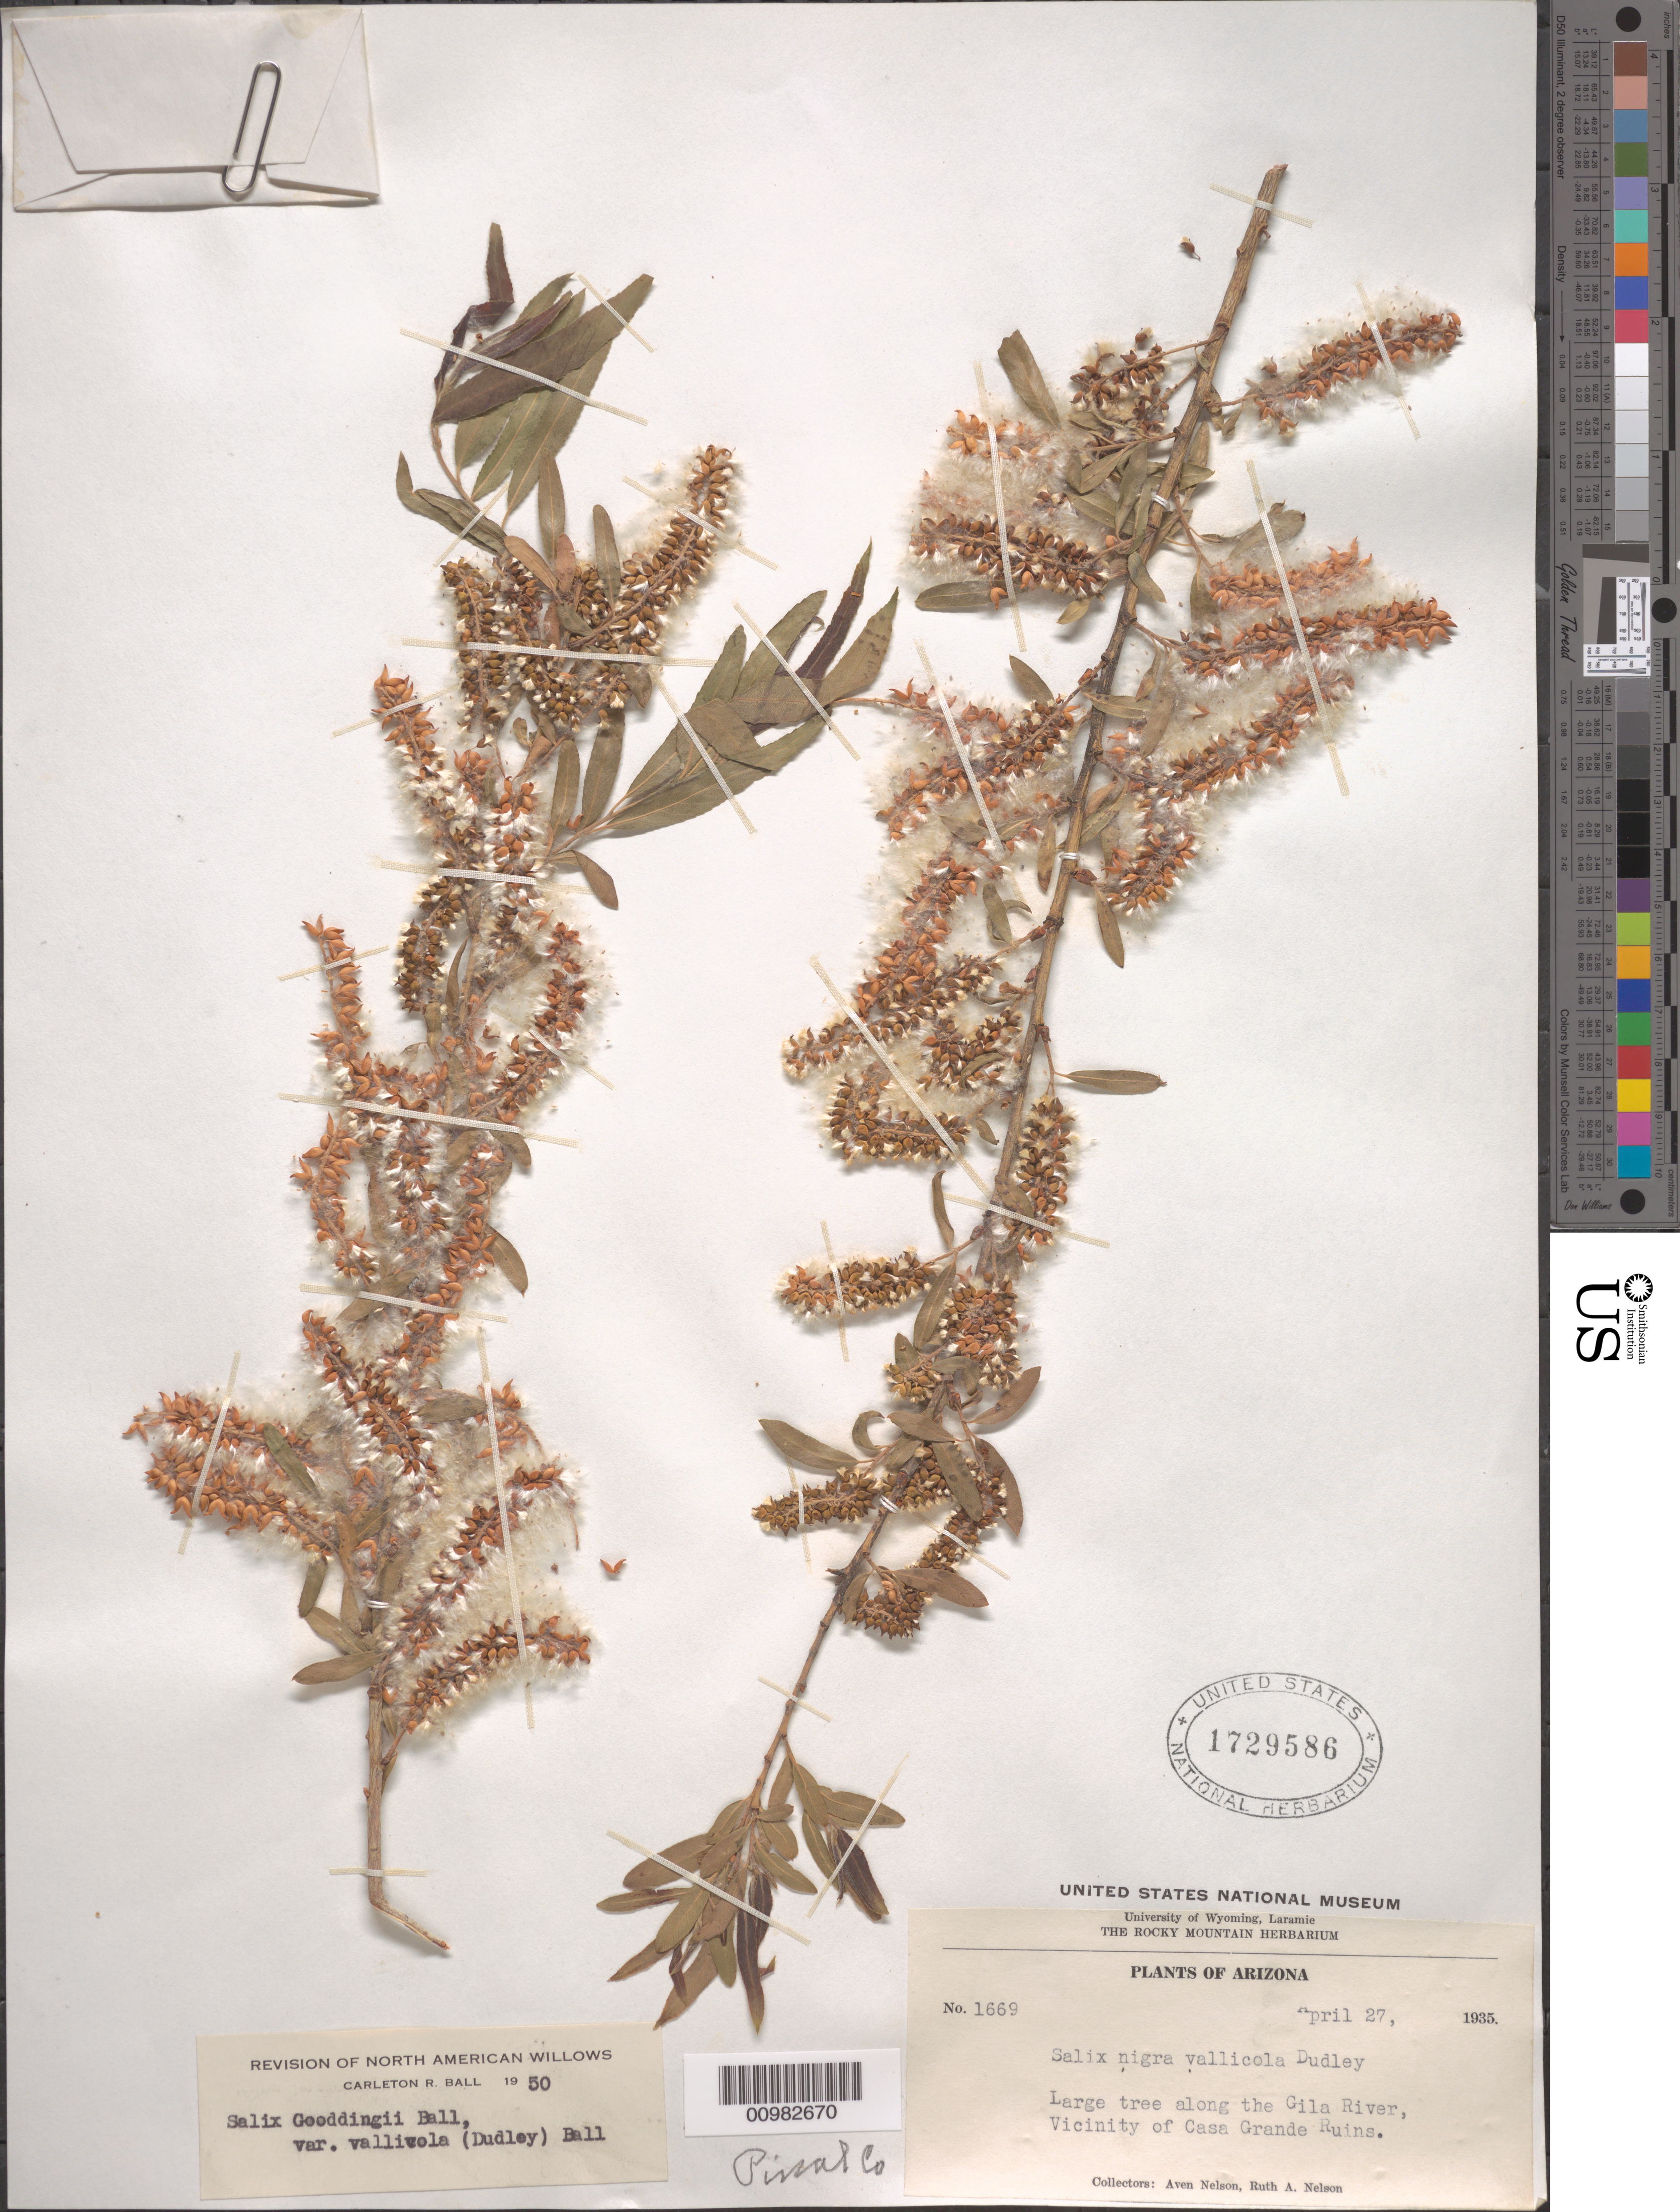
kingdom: Plantae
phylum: Tracheophyta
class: Magnoliopsida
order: Malpighiales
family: Salicaceae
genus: Salix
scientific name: Salix gooddingii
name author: C.R. Ball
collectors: A. Nelson & R. A. Nelson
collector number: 1669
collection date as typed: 27 Apr 1935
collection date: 1935-04-27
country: United States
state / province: Arizona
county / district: Gila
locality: Large tree along the Gila River, vicinity of Casa Grande Ruins.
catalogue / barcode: US 1729586